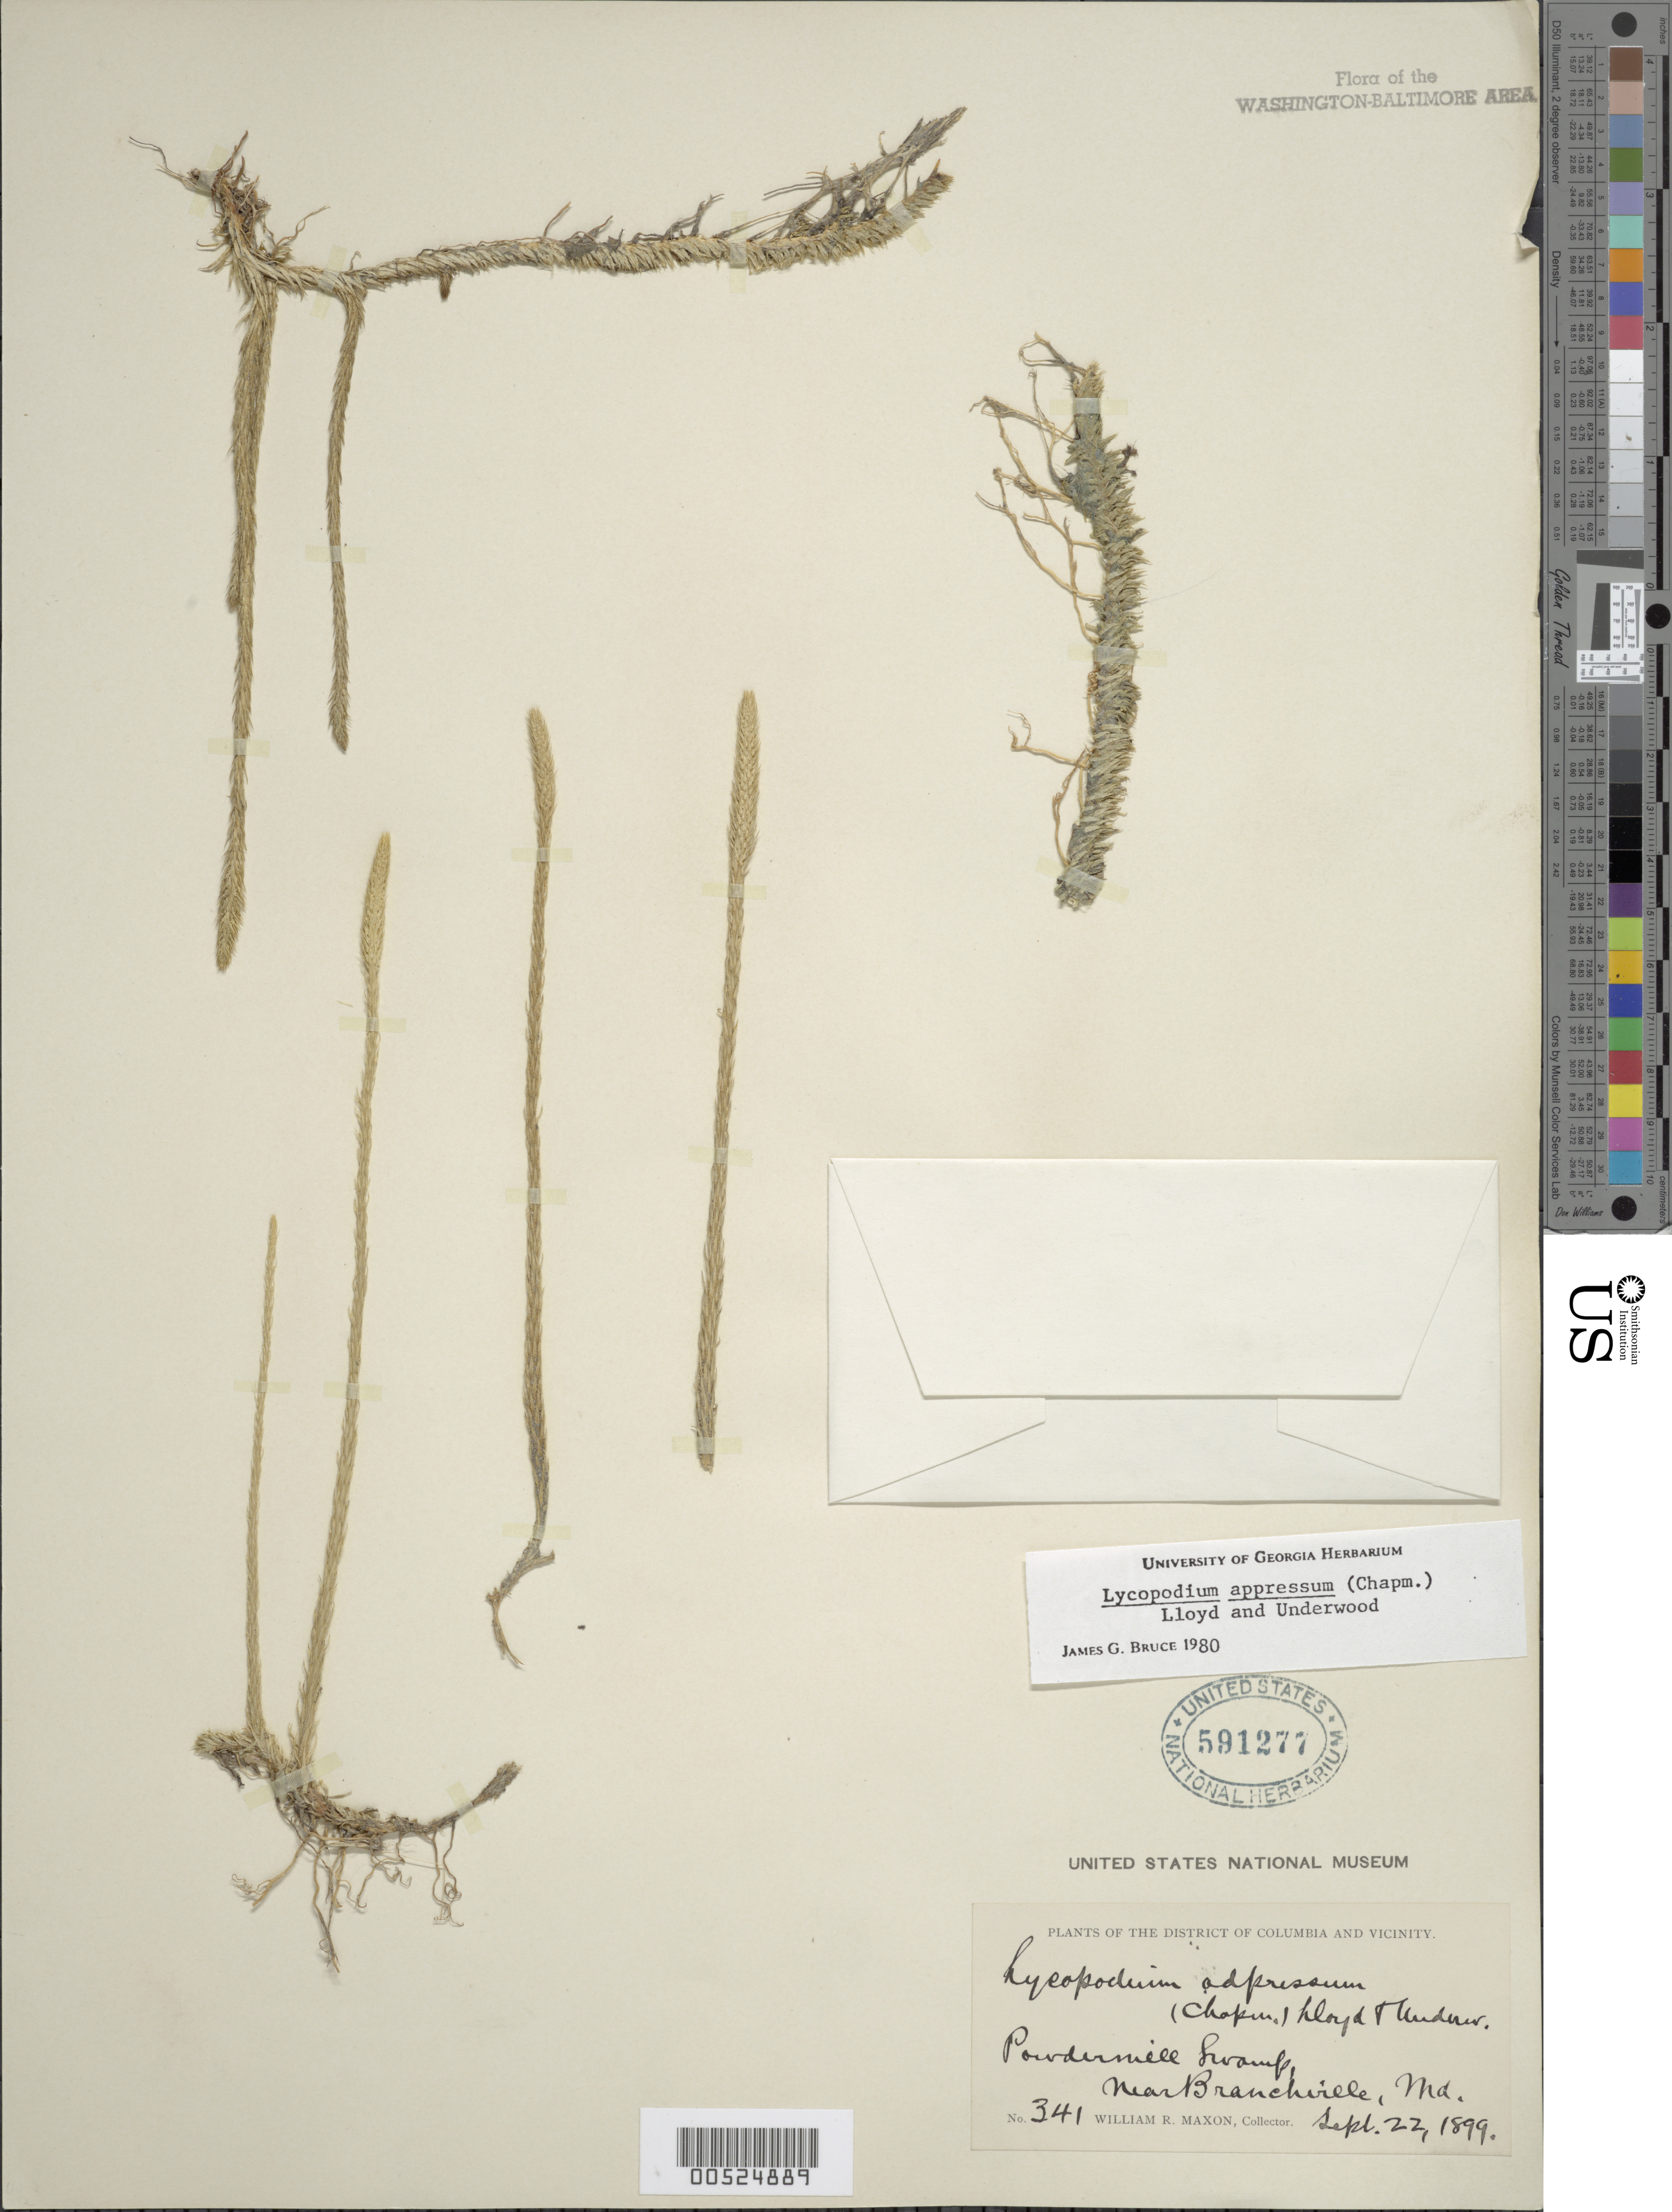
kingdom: Plantae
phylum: Tracheophyta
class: Lycopodiopsida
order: Lycopodiales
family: Lycopodiaceae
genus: Lycopodiella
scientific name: Lycopodiella appressa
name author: (Chapm.) Cranfill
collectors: W. R. Maxon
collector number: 341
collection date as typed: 22 Sep 1899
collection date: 1899-09-22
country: United States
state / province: Maryland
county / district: Prince George's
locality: Powder Mill swamp, near Branchville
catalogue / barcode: US 591277